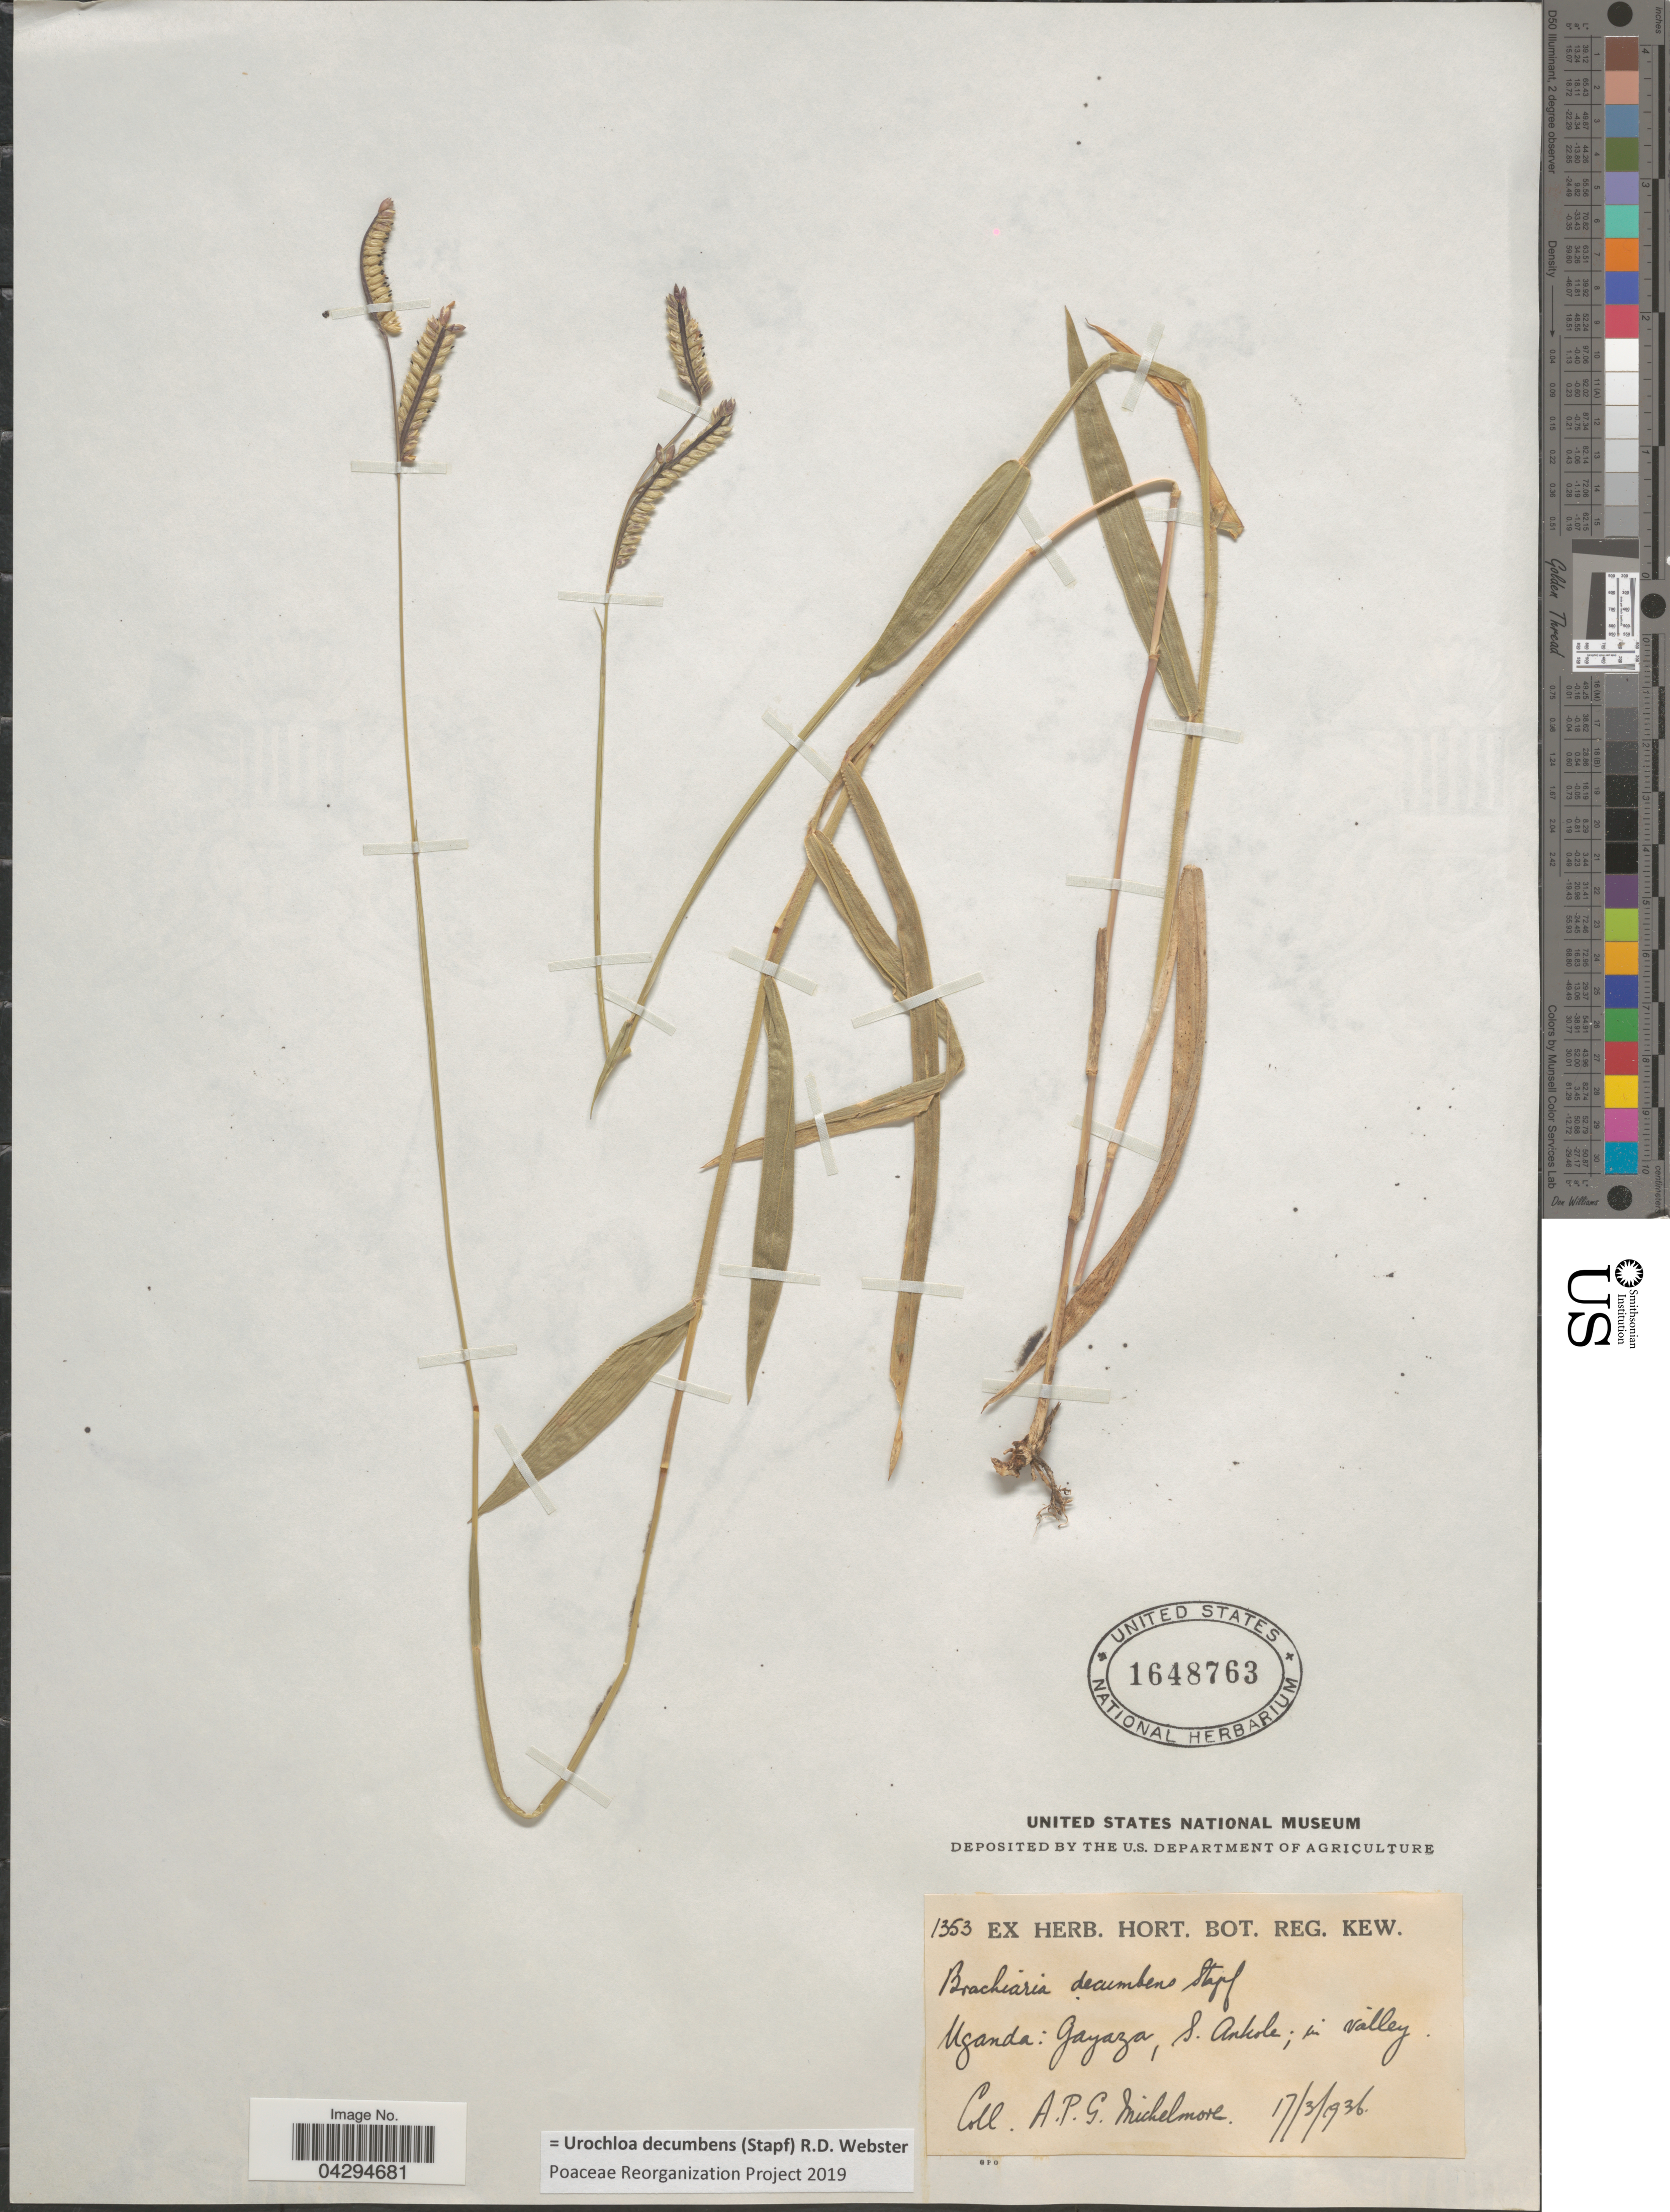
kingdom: Plantae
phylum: Tracheophyta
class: Liliopsida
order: Poales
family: Poaceae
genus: Urochloa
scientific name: Urochloa decumbens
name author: (Stapf) R.D. Webster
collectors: A. Michelmore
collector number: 1353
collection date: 1936-03-17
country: Uganda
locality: Gayaza, S. Arkole; in valley.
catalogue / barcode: US 1648763